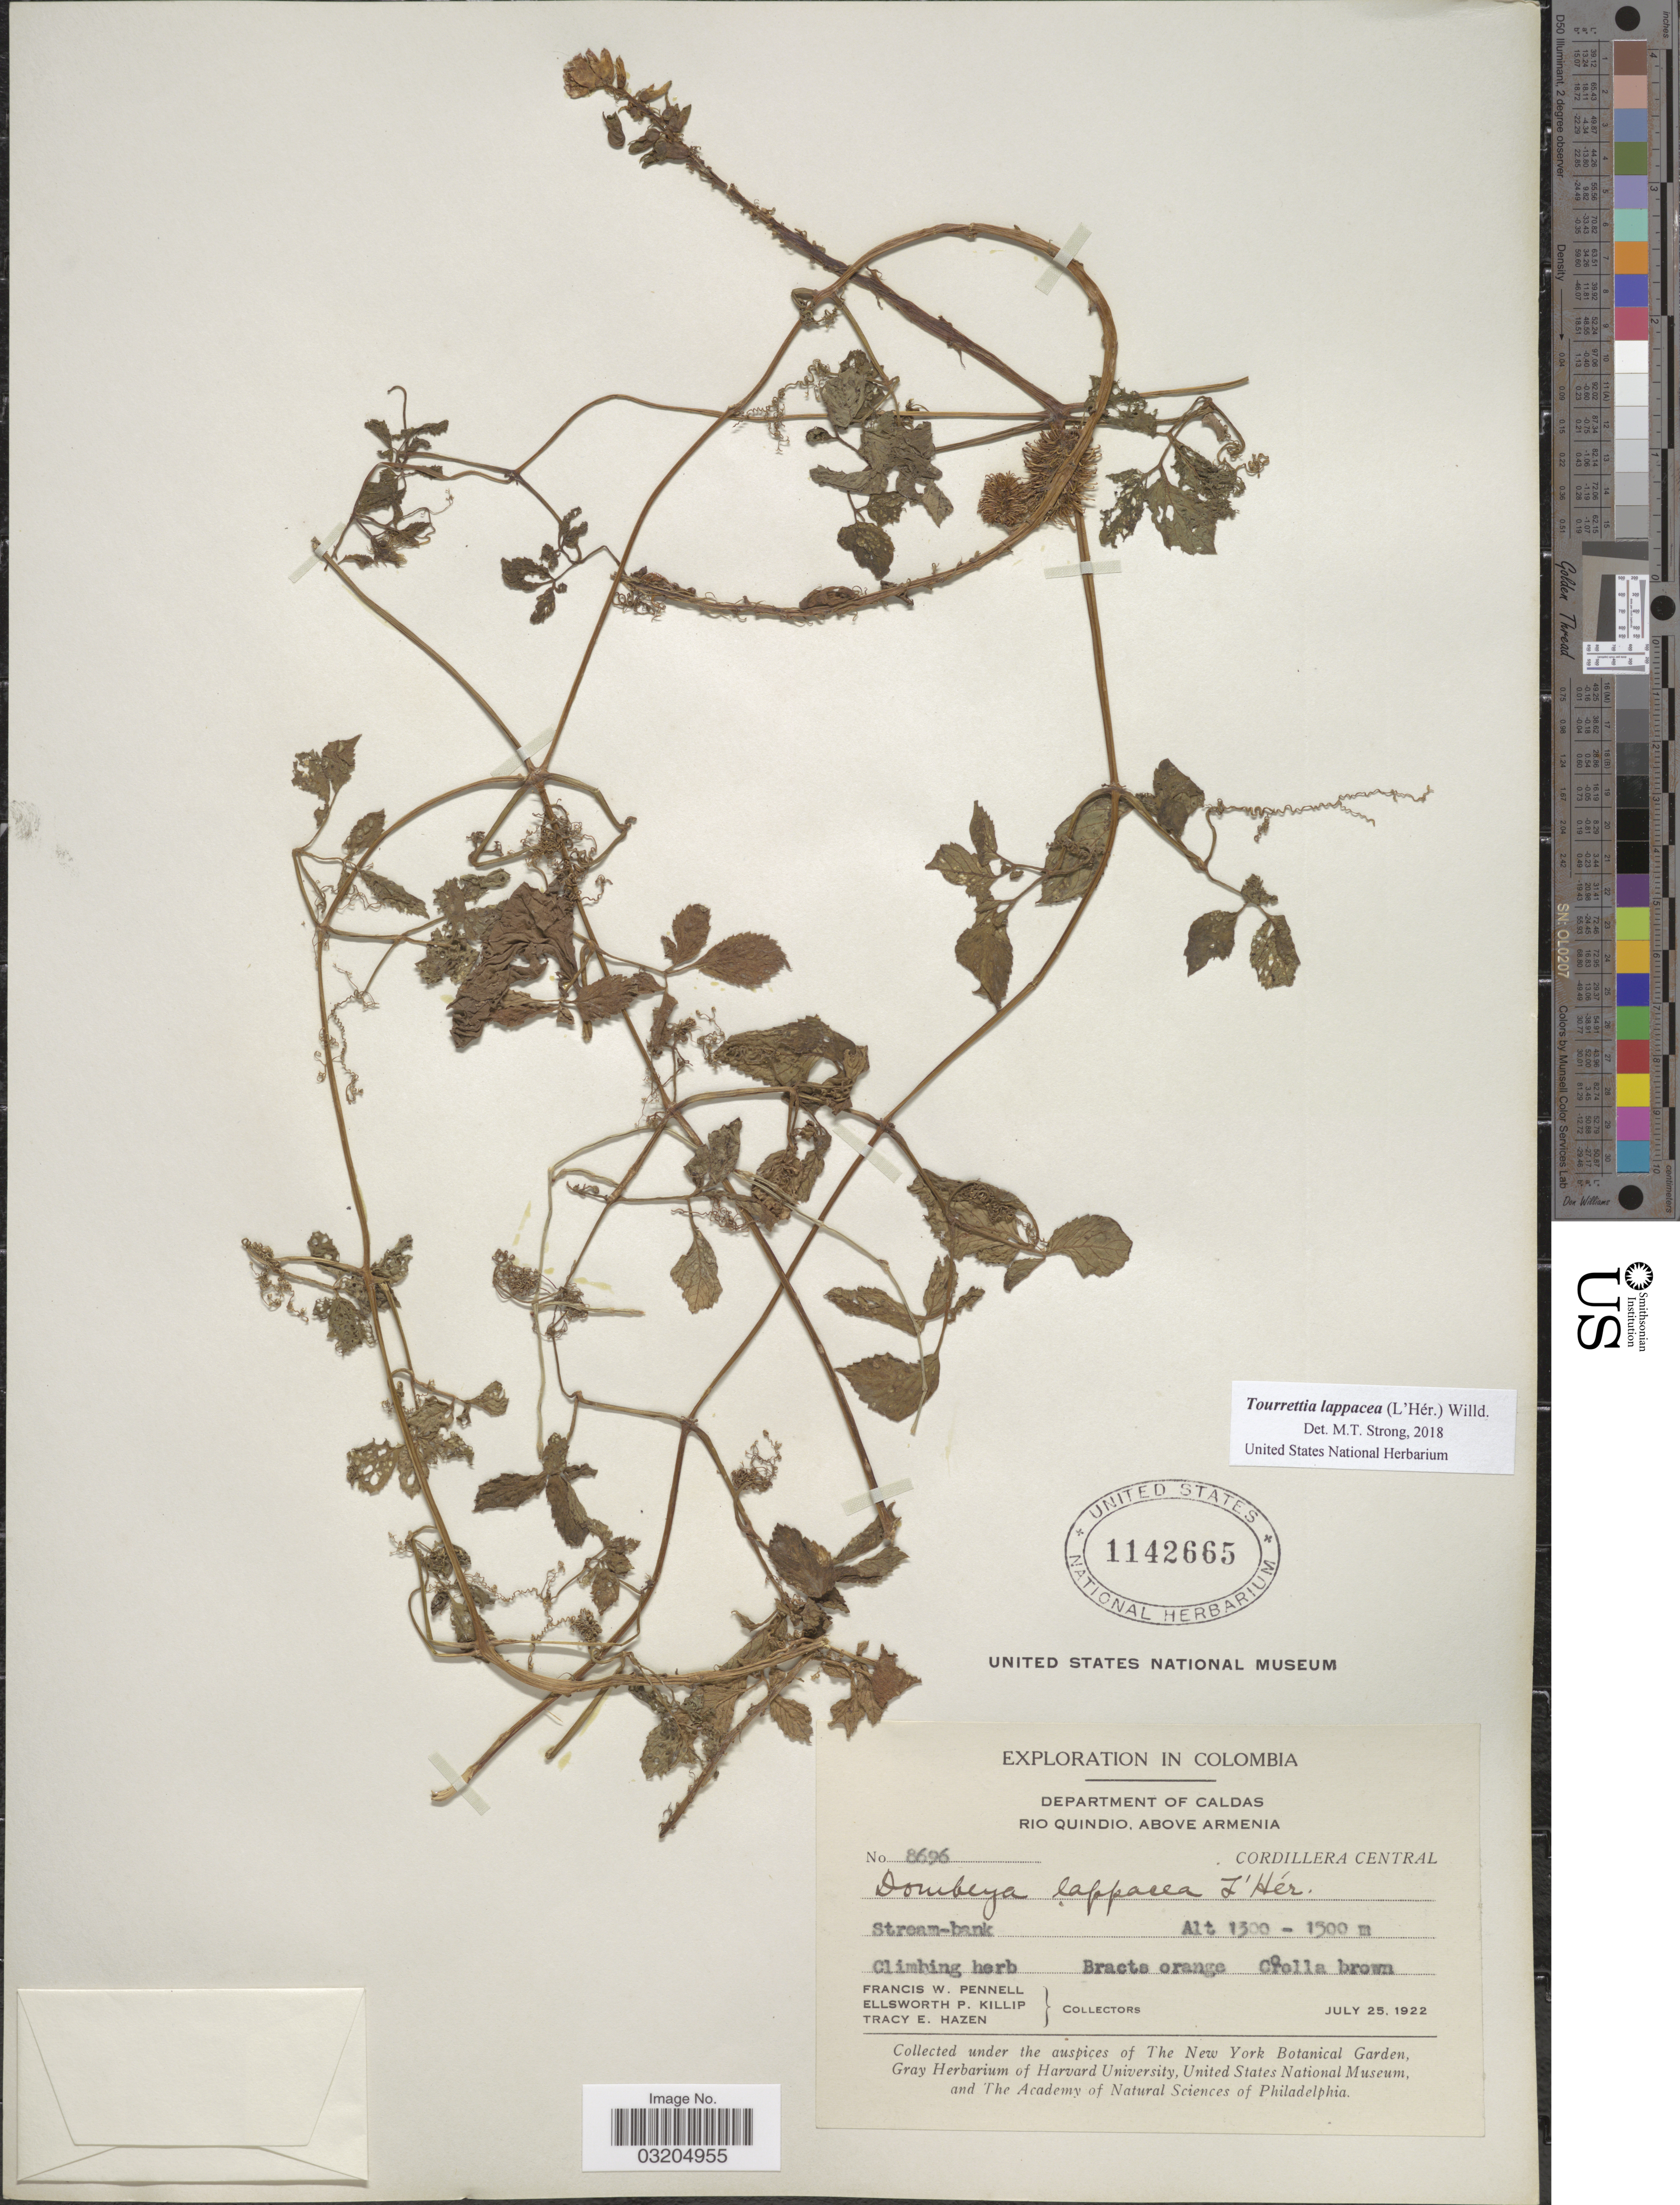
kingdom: Plantae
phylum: Tracheophyta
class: Magnoliopsida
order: Lamiales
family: Bignoniaceae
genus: Tourrettia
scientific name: Tourrettia lappacea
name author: (L'Hér.) Willd.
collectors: F. W. Pennell, E. P. Killip & T. E. Hazen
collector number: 8696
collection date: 1922-07-25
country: Colombia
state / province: Caldas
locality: Department of Caldas. Rio Quindio, above Armenia. Cordillera Central.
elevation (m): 1300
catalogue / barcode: US 1142665